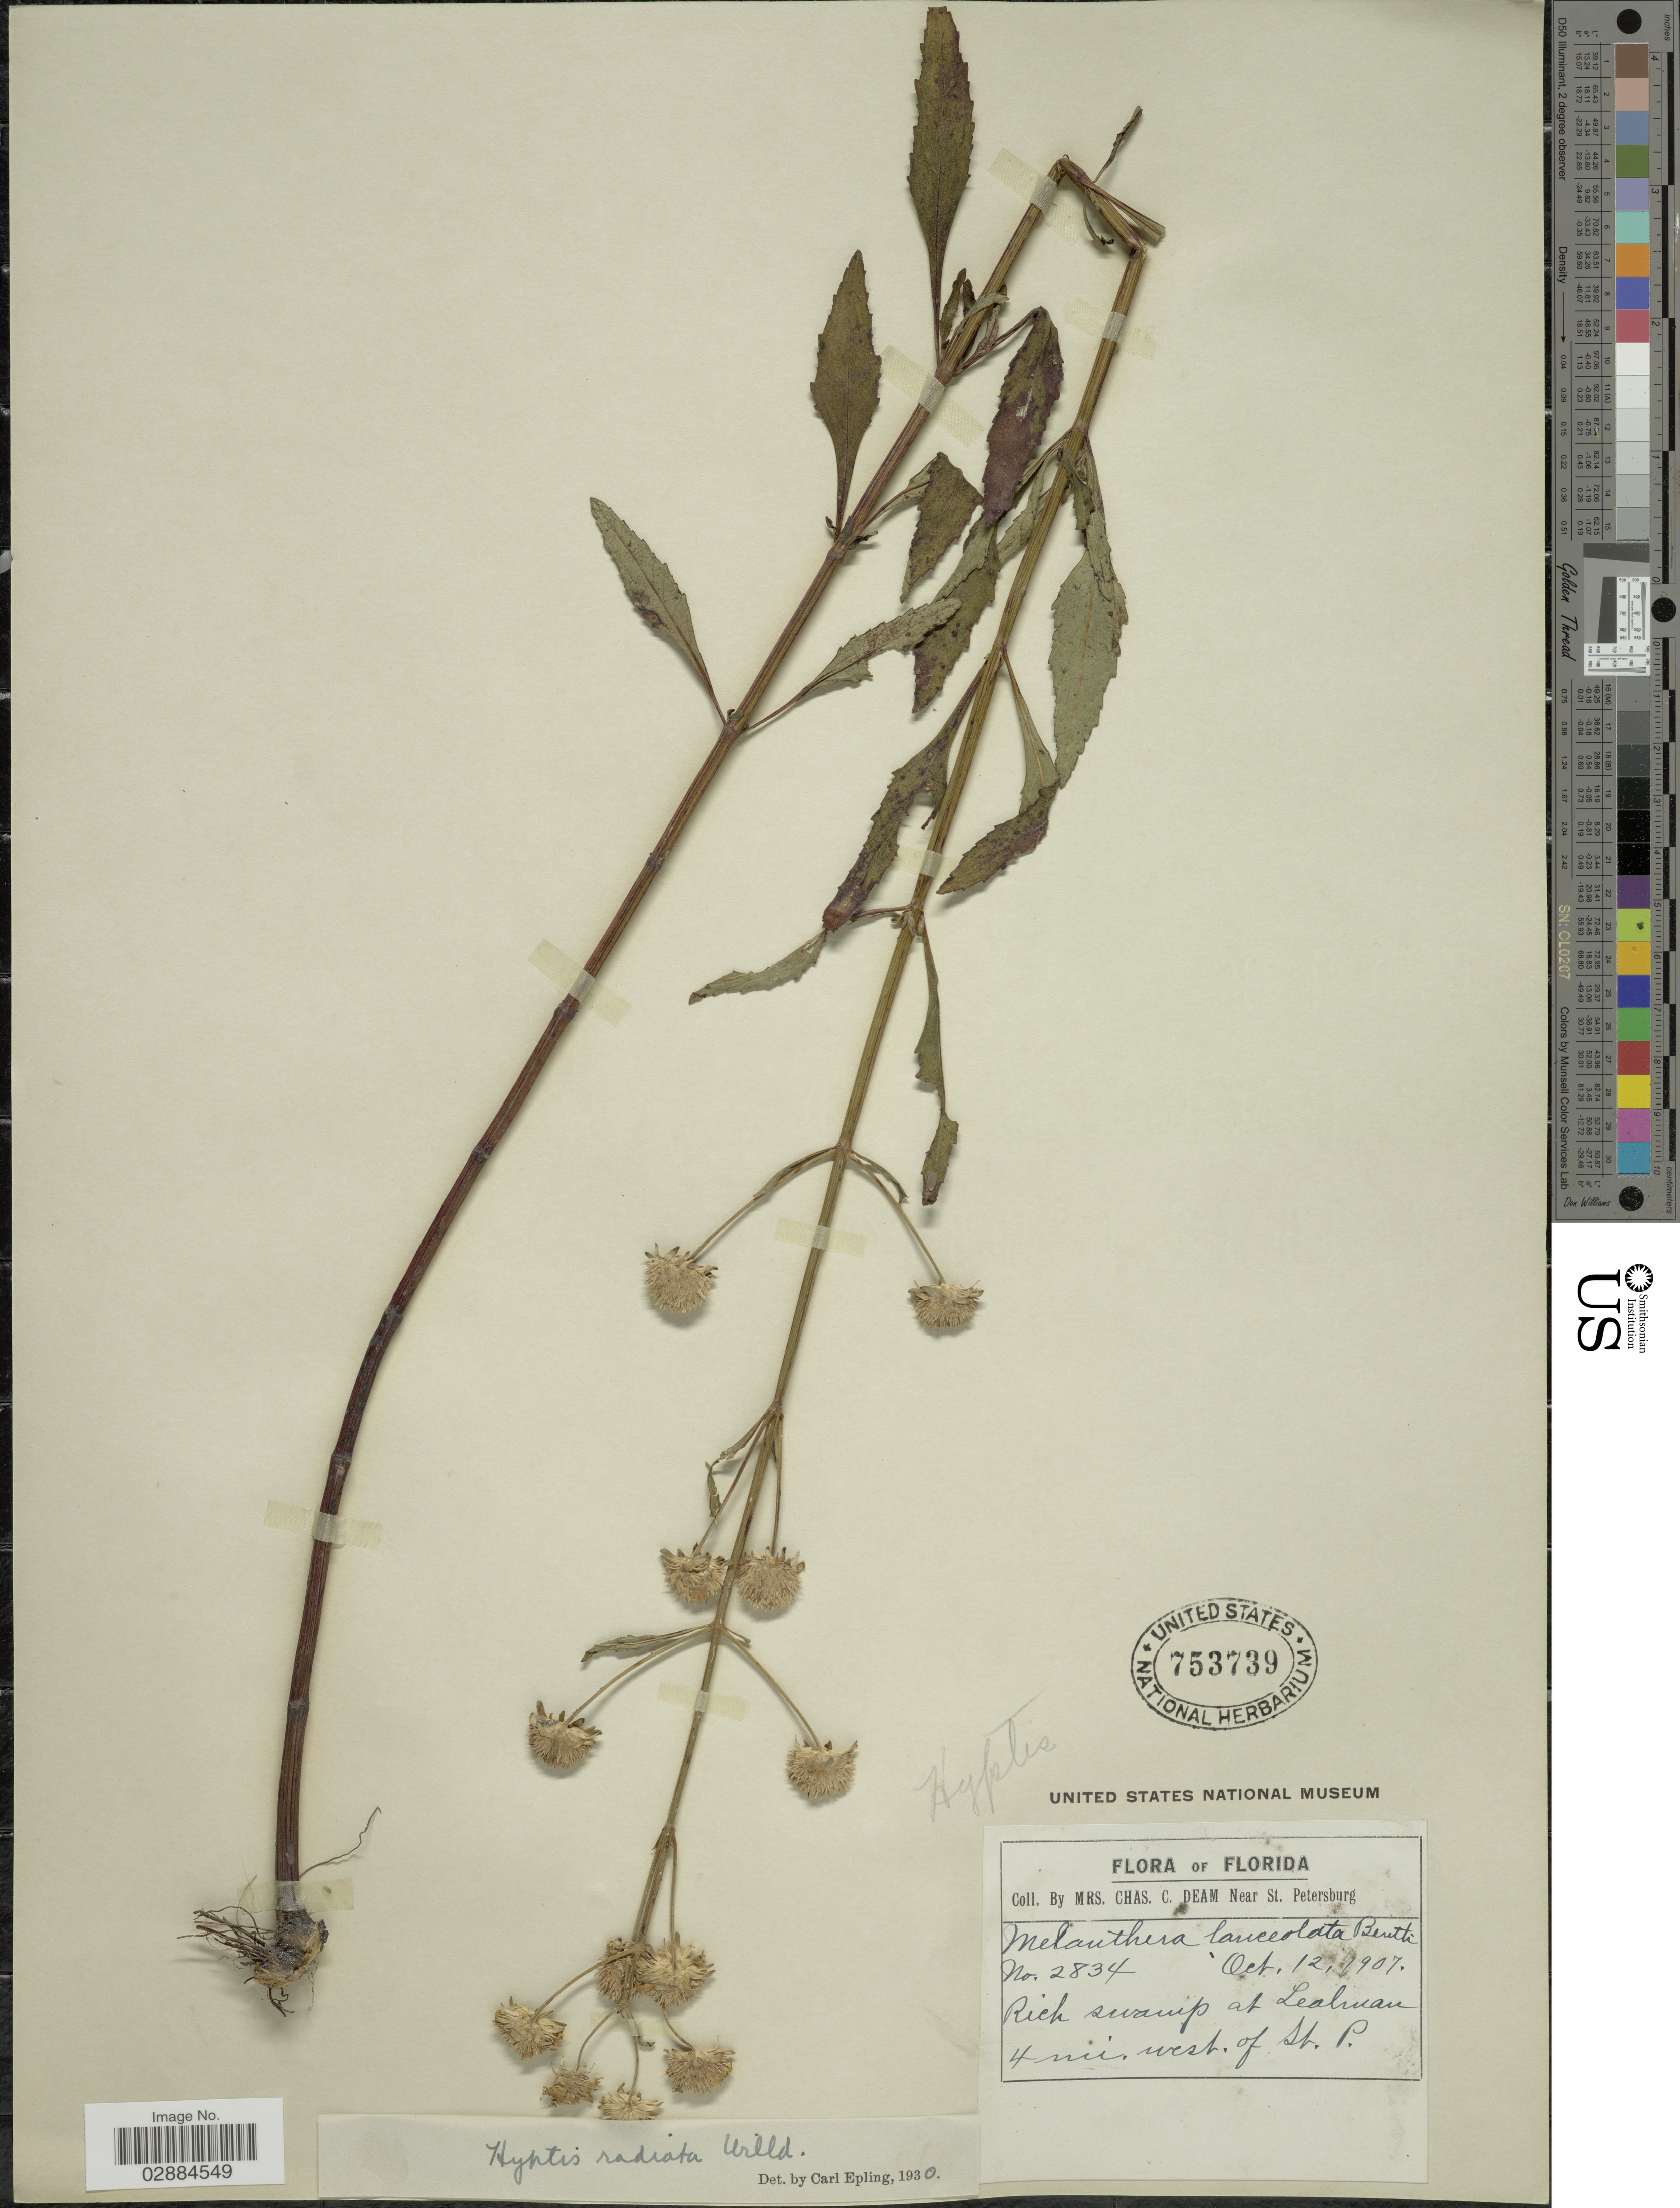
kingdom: Plantae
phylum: Tracheophyta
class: Magnoliopsida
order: Lamiales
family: Lamiaceae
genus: Hyptis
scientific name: Hyptis radiata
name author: Kunth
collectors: C. Deam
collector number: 2834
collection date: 1907-10-12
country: United States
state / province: Florida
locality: Rich swamp at Lealman, 4 mi. west of St. P.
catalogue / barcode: US 753739